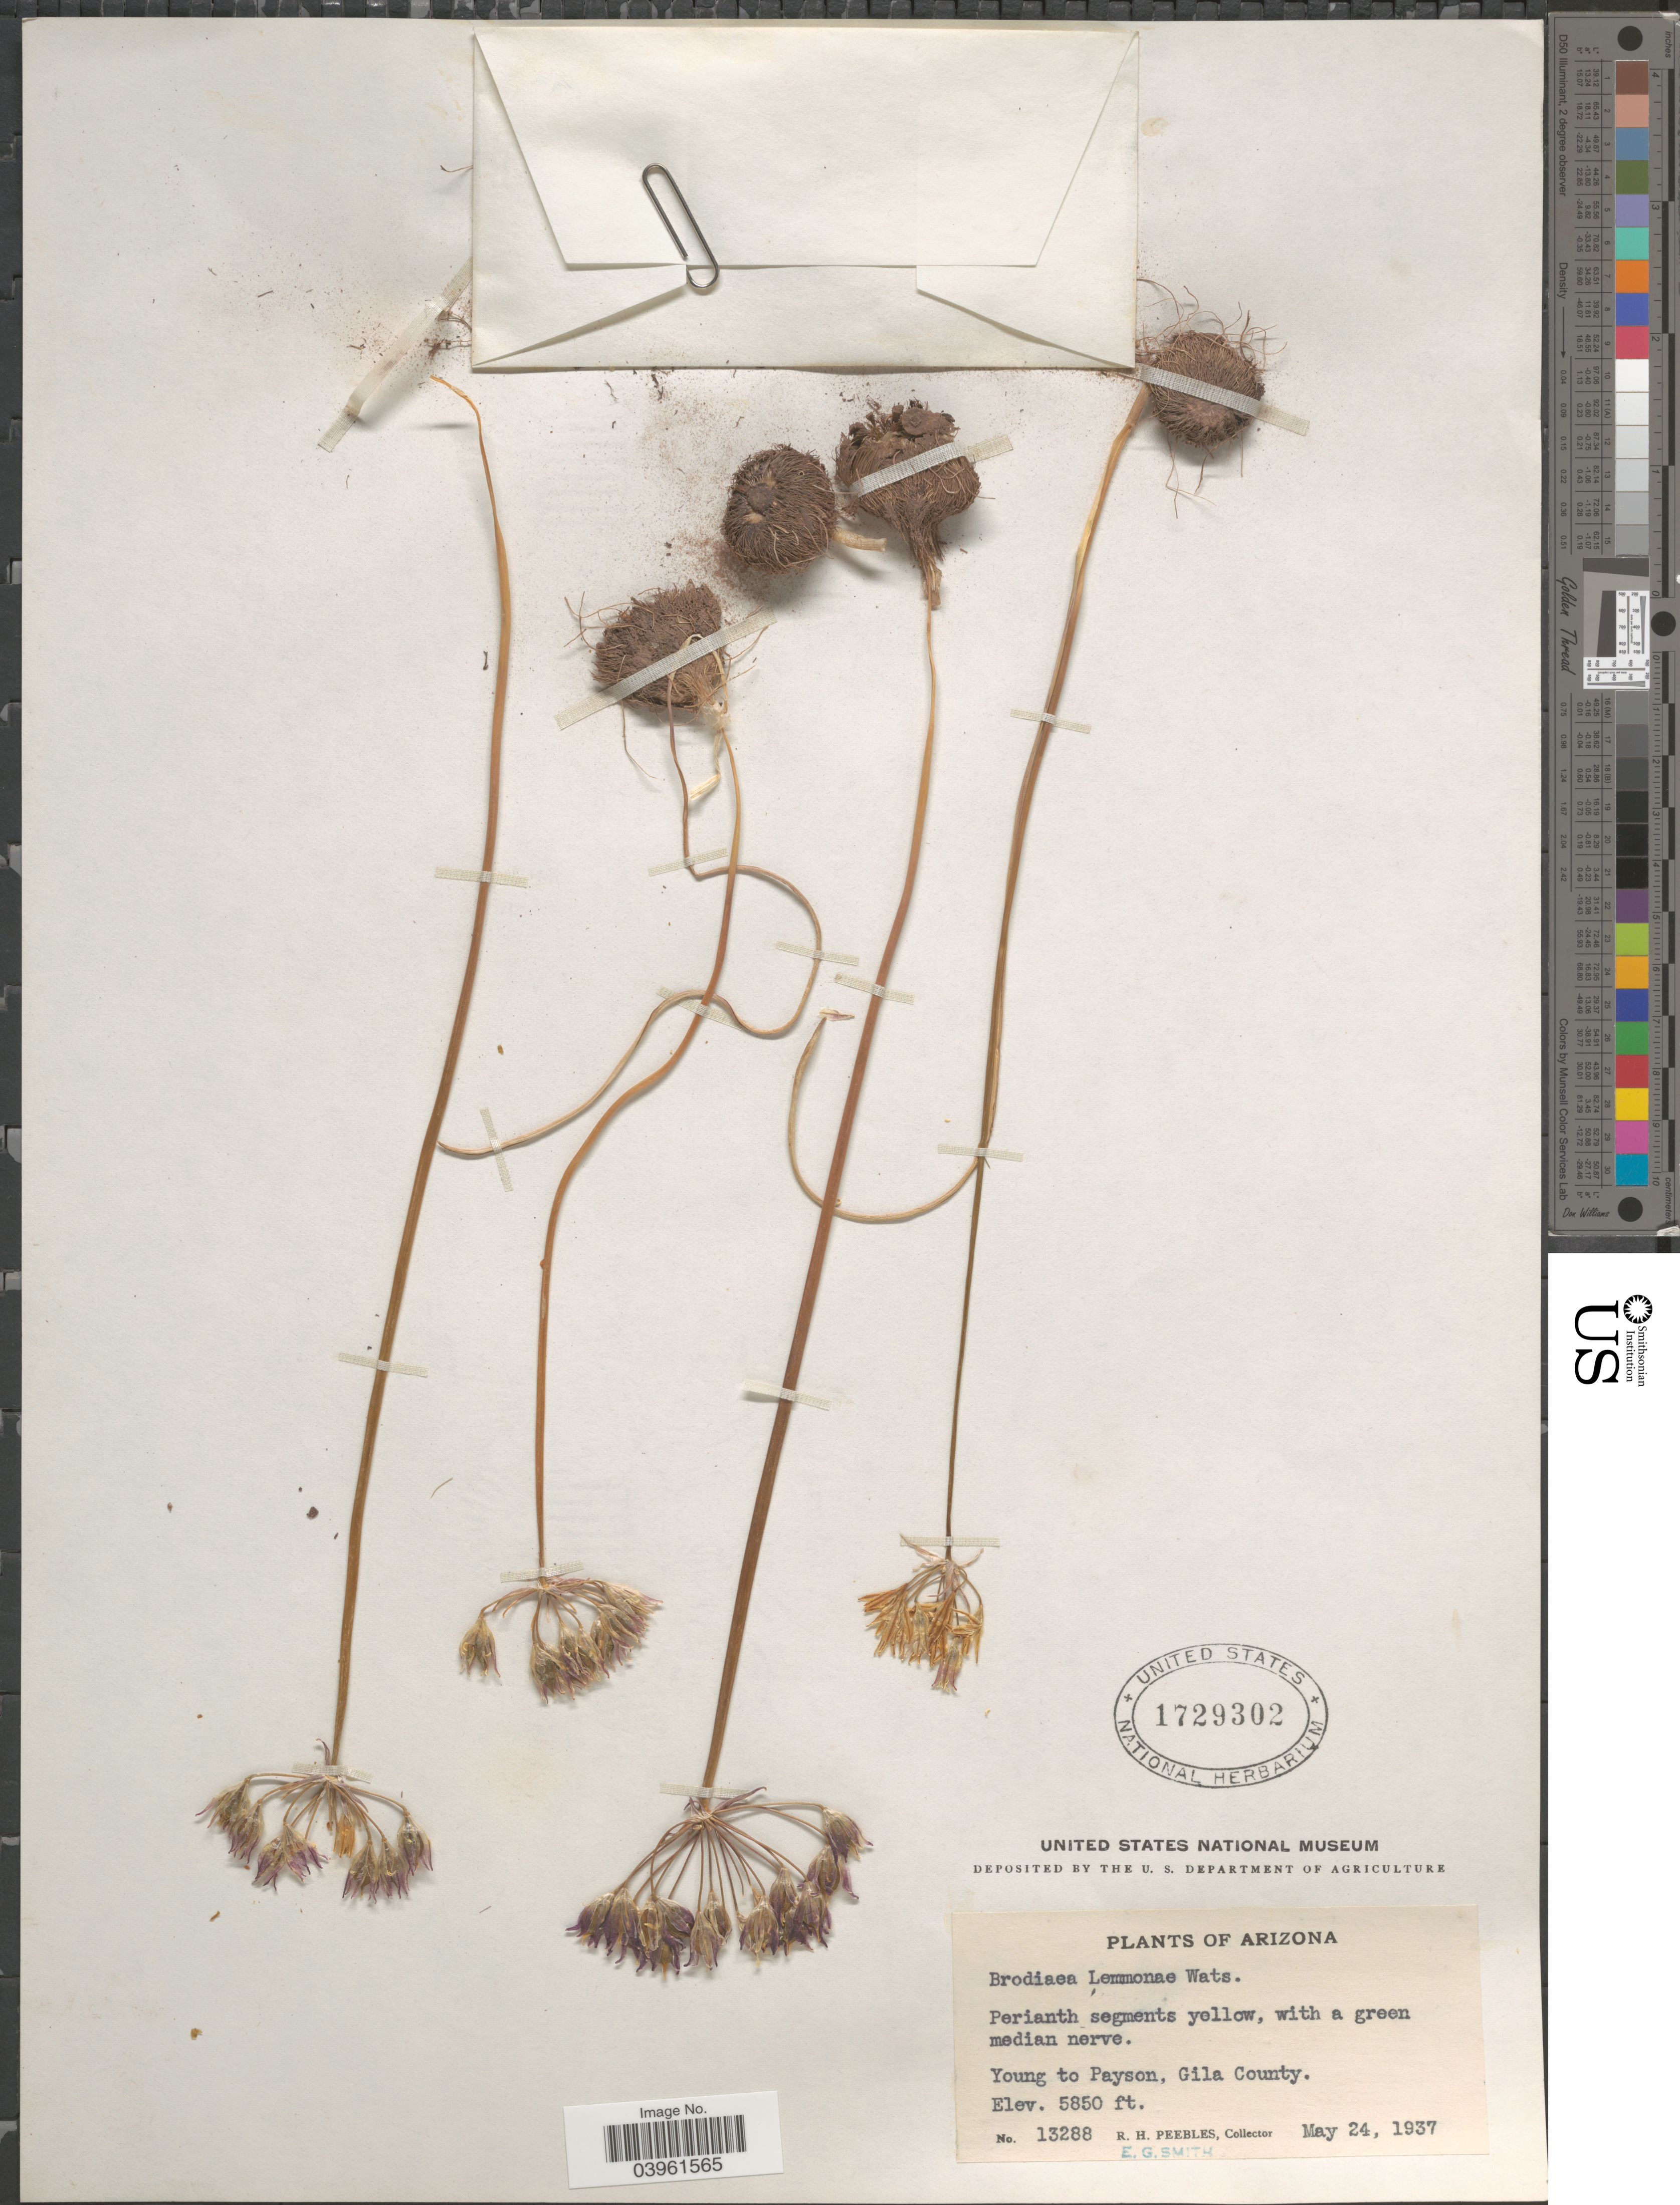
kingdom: Plantae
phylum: Tracheophyta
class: Liliopsida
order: Asparagales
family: Asparagaceae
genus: Triteleia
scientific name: Triteleia lemmoniae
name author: (S. Watson) Greene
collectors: R. H. Peebles & E. G. Smith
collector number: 13288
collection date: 1937-05-24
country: United States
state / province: Arizona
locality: Young to Payson, Gila County.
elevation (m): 1783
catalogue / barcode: US 1729302